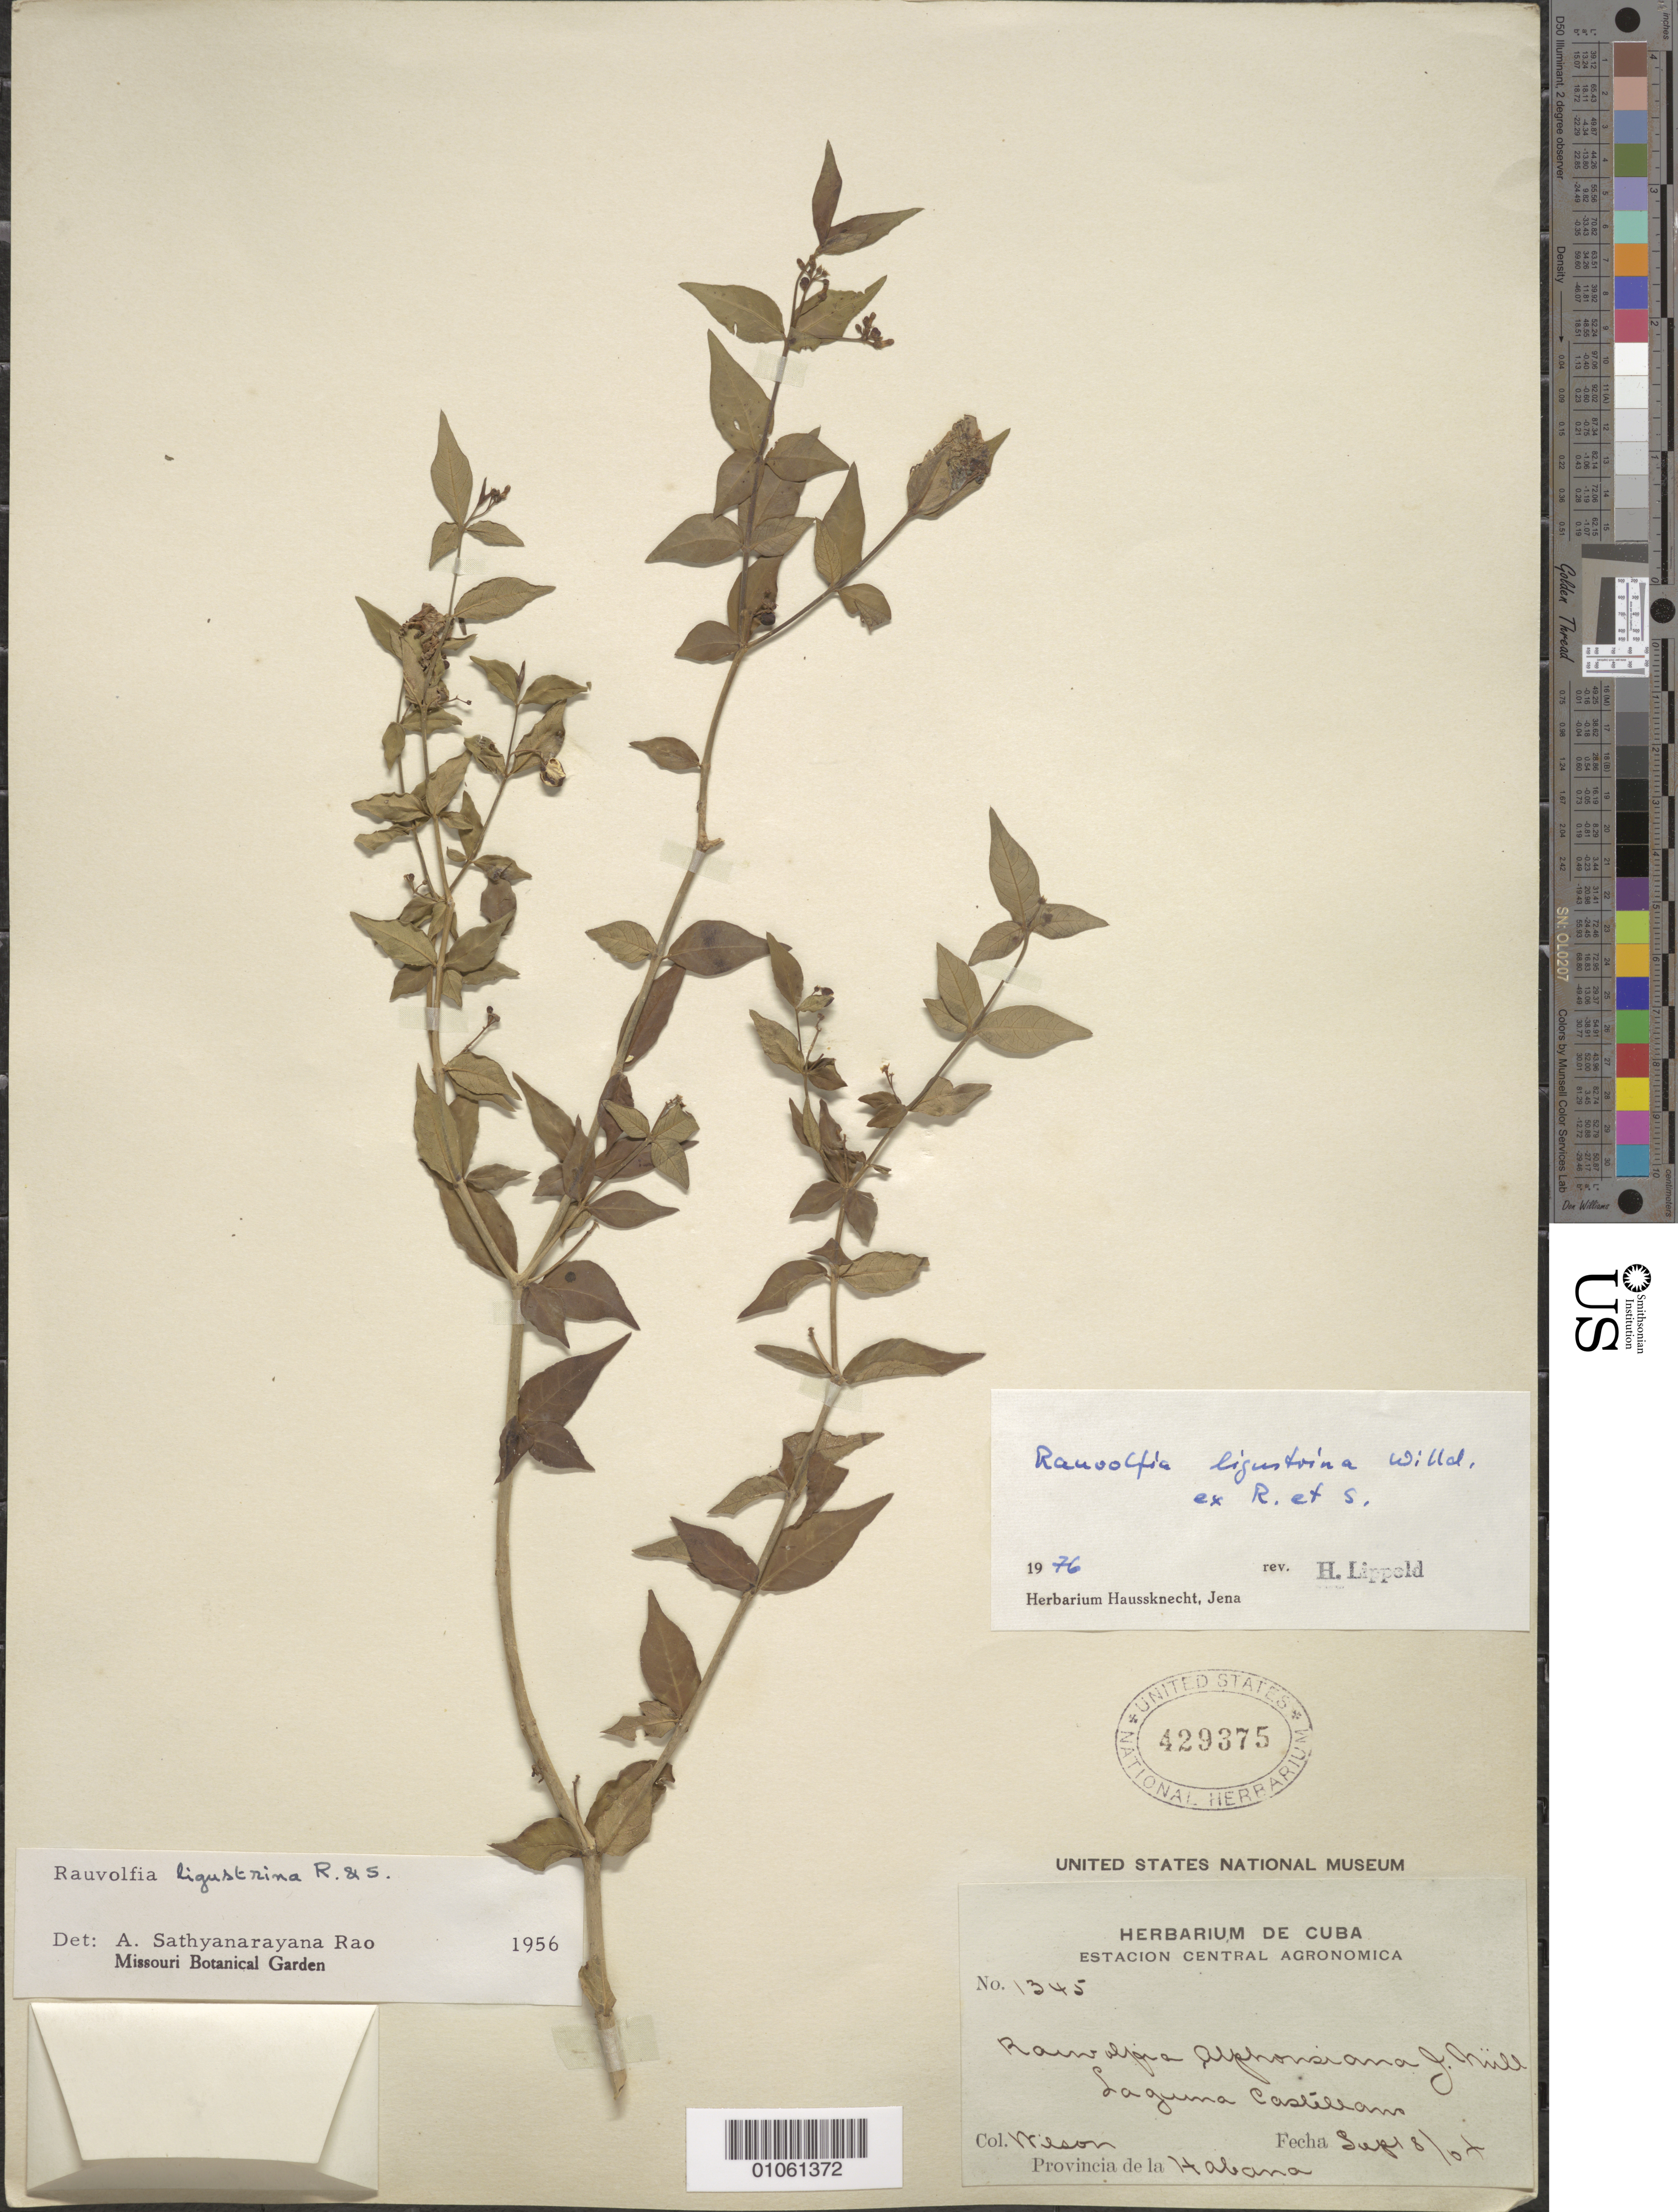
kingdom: Plantae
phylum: Tracheophyta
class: Magnoliopsida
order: Gentianales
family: Apocynaceae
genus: Rauvolfia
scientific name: Rauvolfia ligustrina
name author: Willd. ex Roem. & Schult.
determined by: Lippold, Hans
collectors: -- Wilson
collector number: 1345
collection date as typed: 08 Sep 1904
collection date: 1904-09-08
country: Cuba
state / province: La Habana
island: Cuba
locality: Laguna Casteleano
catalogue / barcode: US 429375